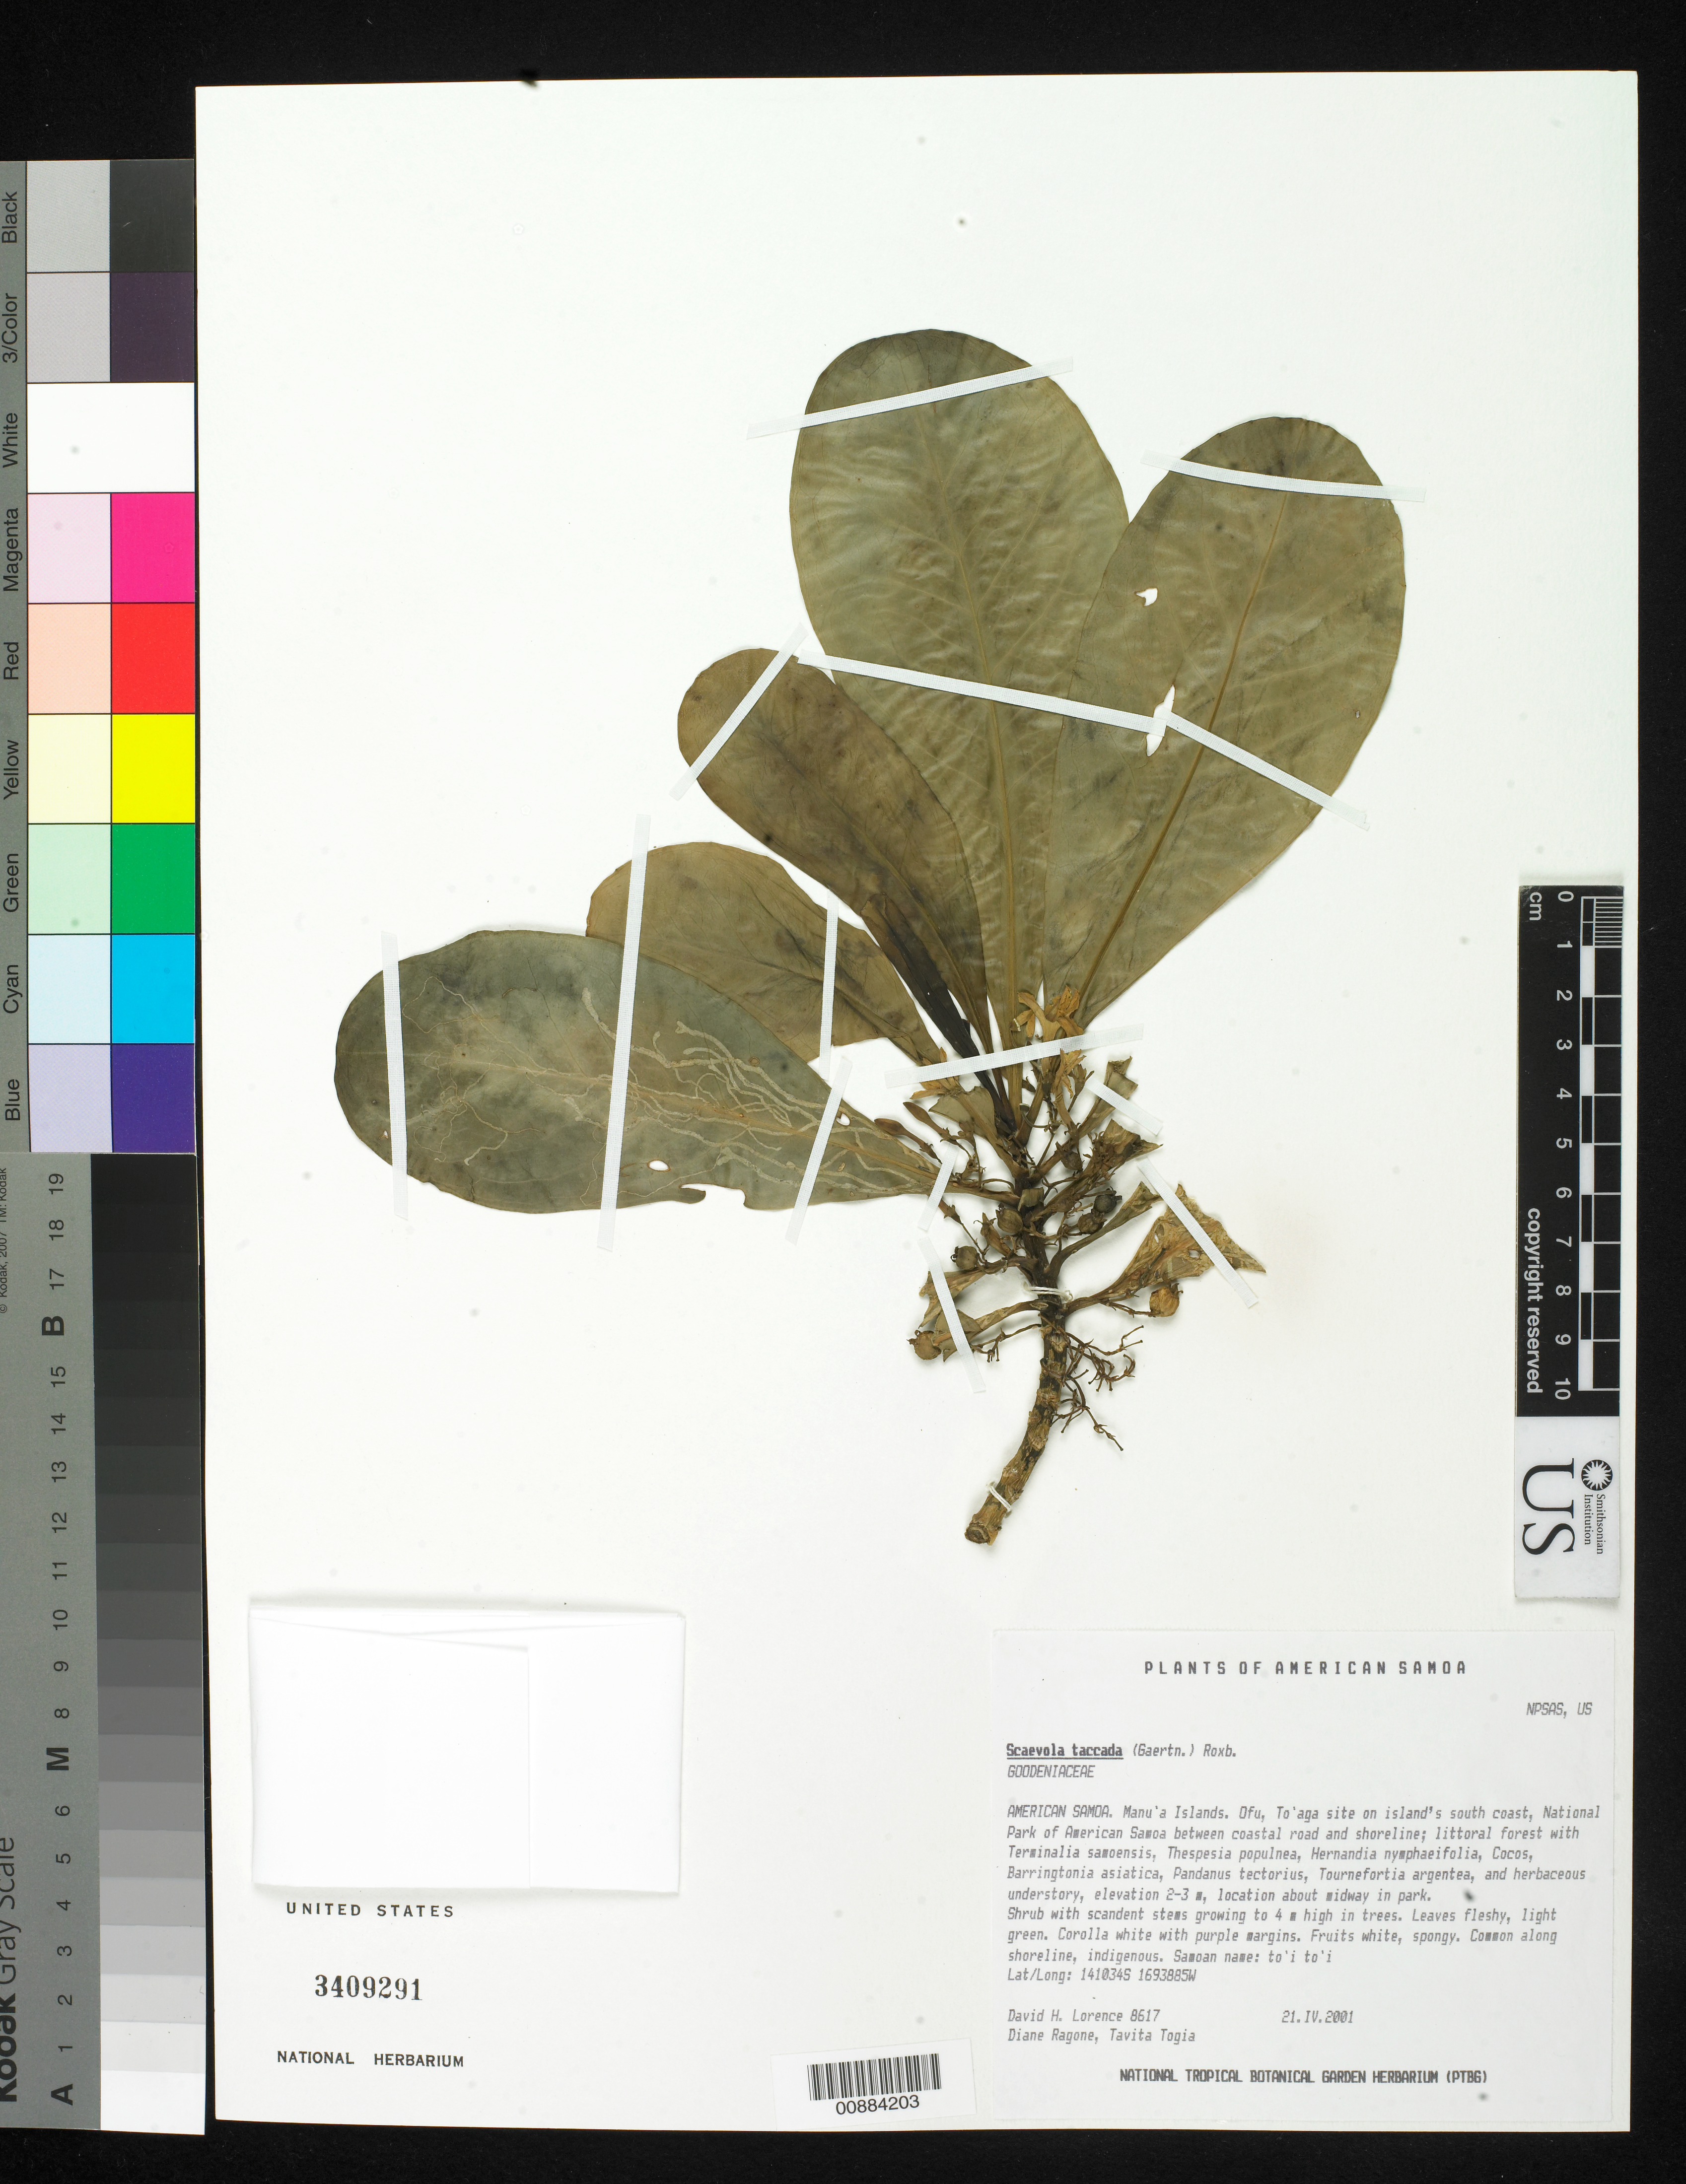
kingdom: Plantae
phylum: Tracheophyta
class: Magnoliopsida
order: Asterales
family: Goodeniaceae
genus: Scaevola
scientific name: Scaevola taccada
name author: (Gaertn.) Roxb.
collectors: D. Lorence, D. Ragone & T. Togia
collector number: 8617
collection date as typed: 21 Apr 2001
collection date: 2001-04-21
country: American Samoa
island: Ofu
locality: Ofu, To'aga site on S coast, Natl Pk of Amer Samoa betw coastal road and shoreline, midway in park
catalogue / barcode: US 3409291